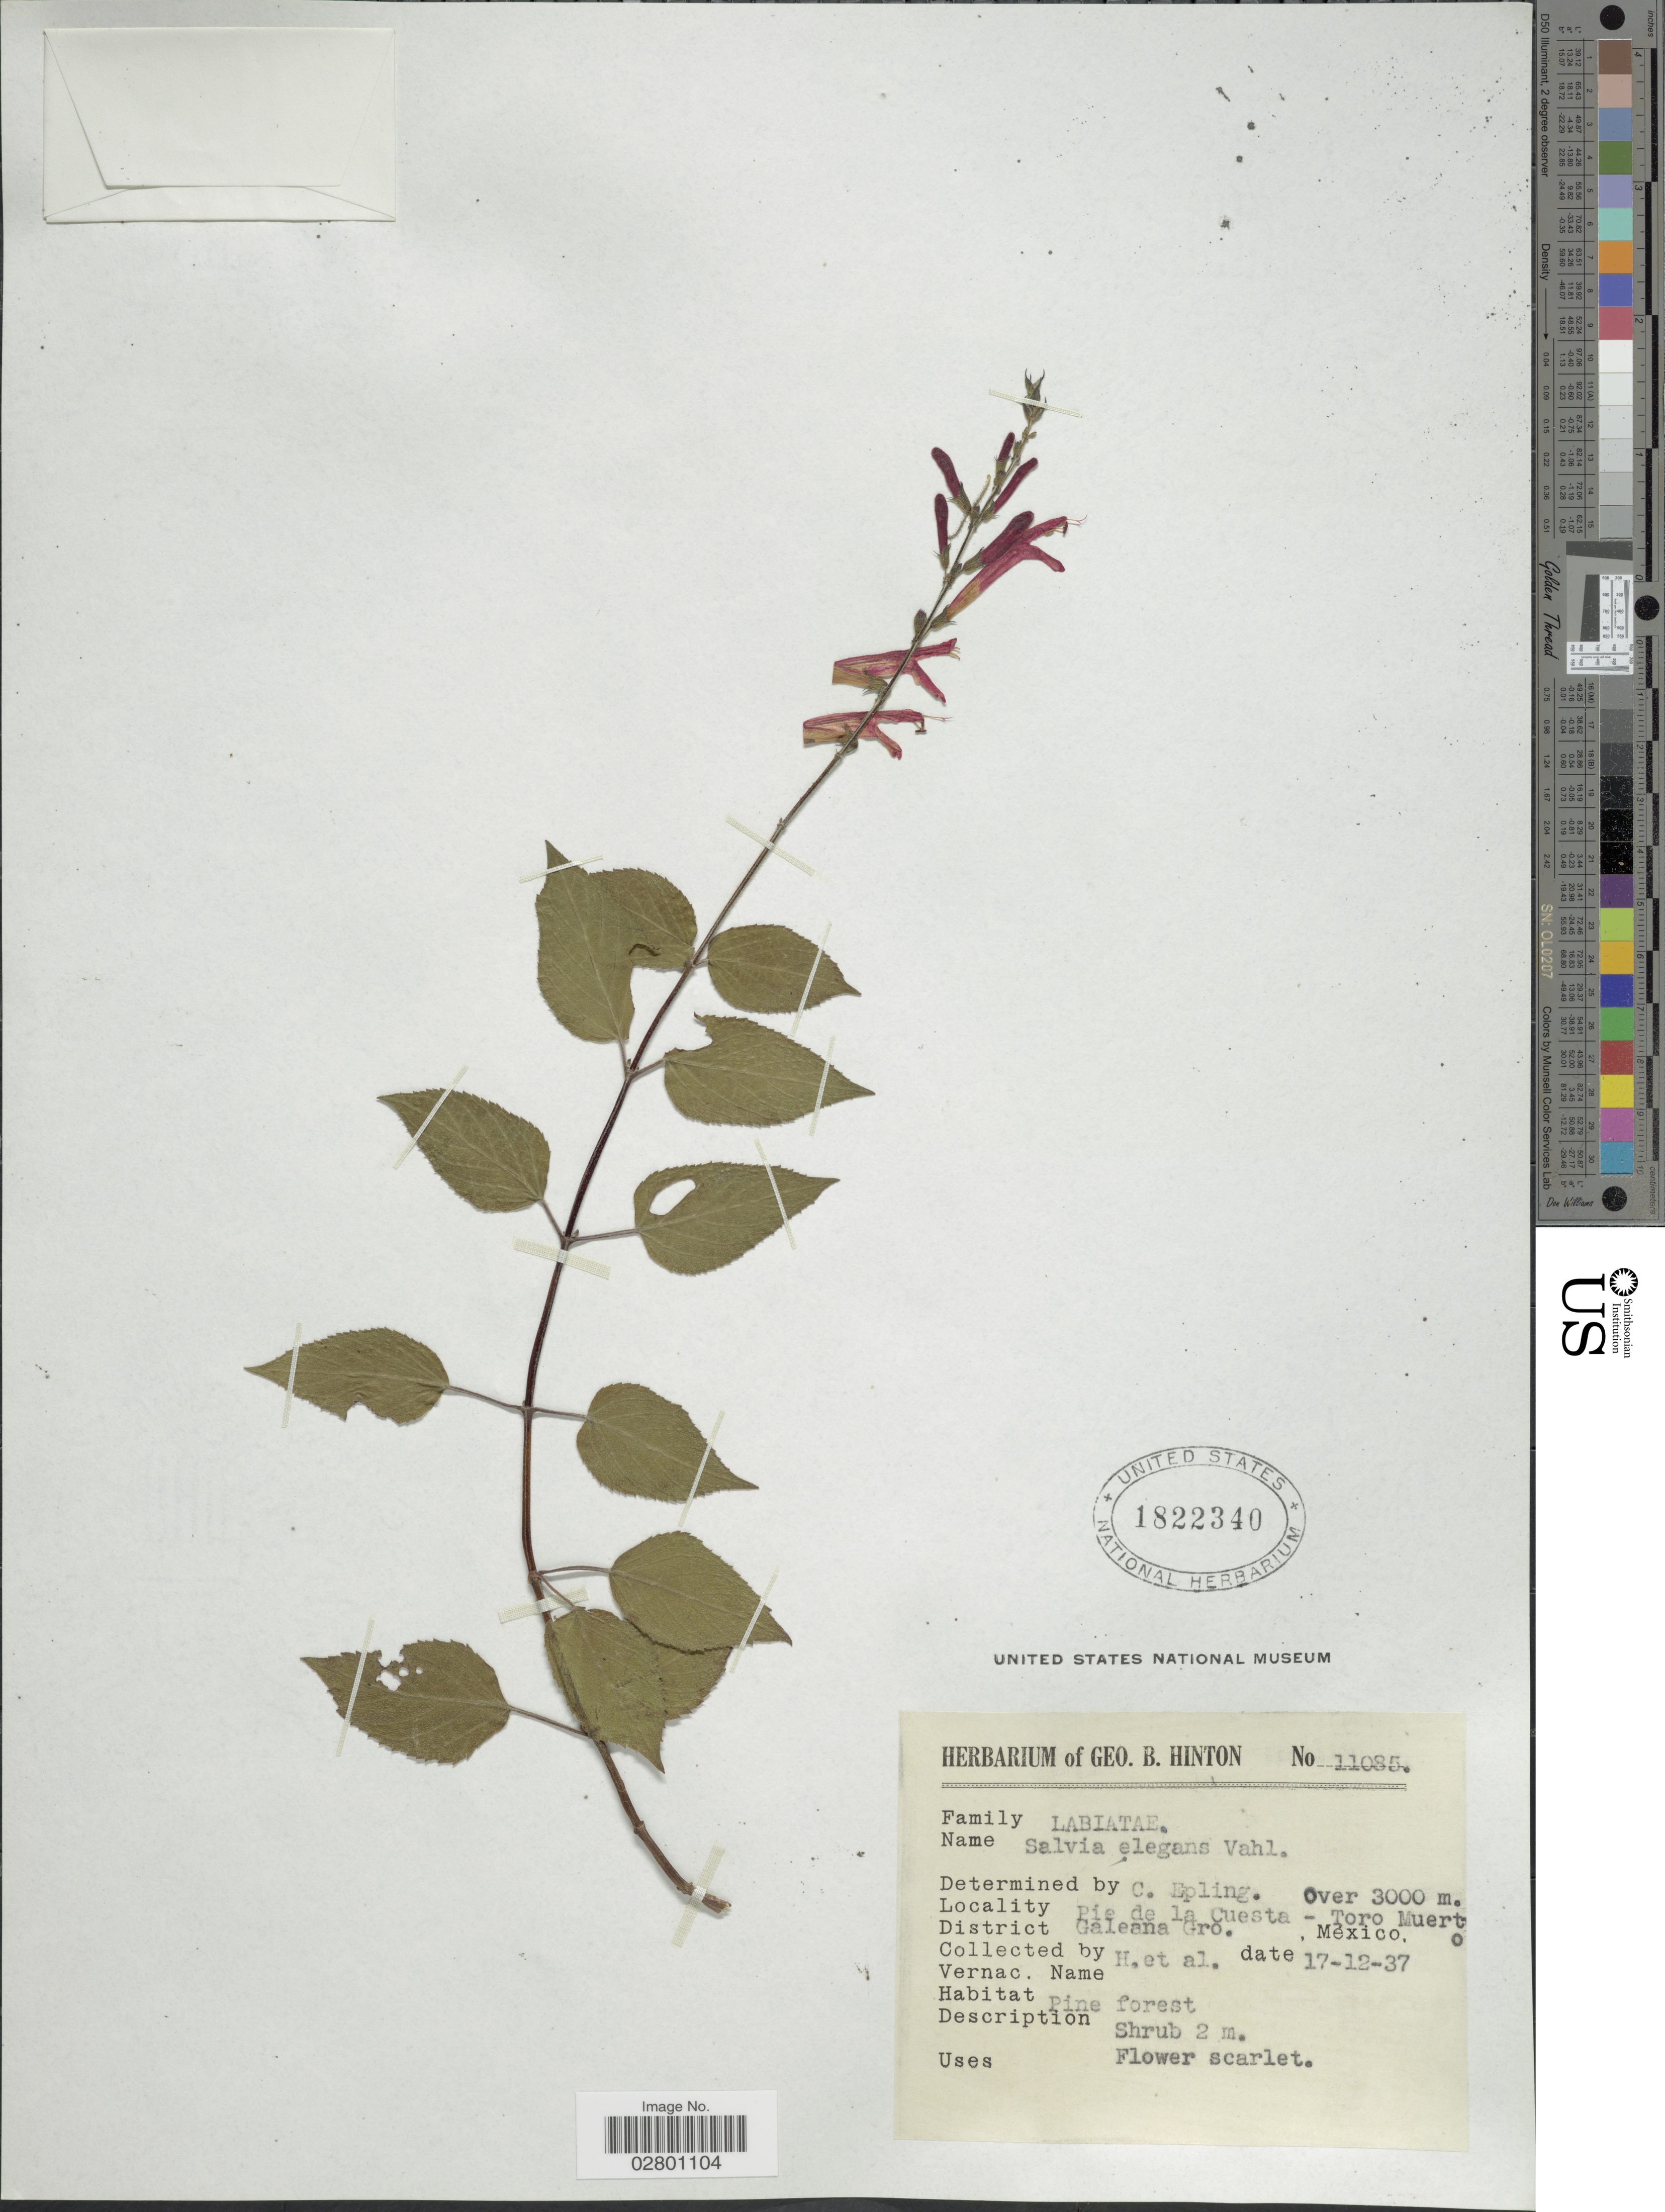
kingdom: Plantae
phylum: Tracheophyta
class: Magnoliopsida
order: Lamiales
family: Lamiaceae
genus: Salvia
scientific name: Salvia elegans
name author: Vahl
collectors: G. B. Hinton & et al.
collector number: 11085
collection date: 1937-12-17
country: Mexico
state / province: Guerrero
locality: Pie de la Cuesta - Toro Muerto, District Galeana Gro.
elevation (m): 3000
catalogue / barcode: US 1822340